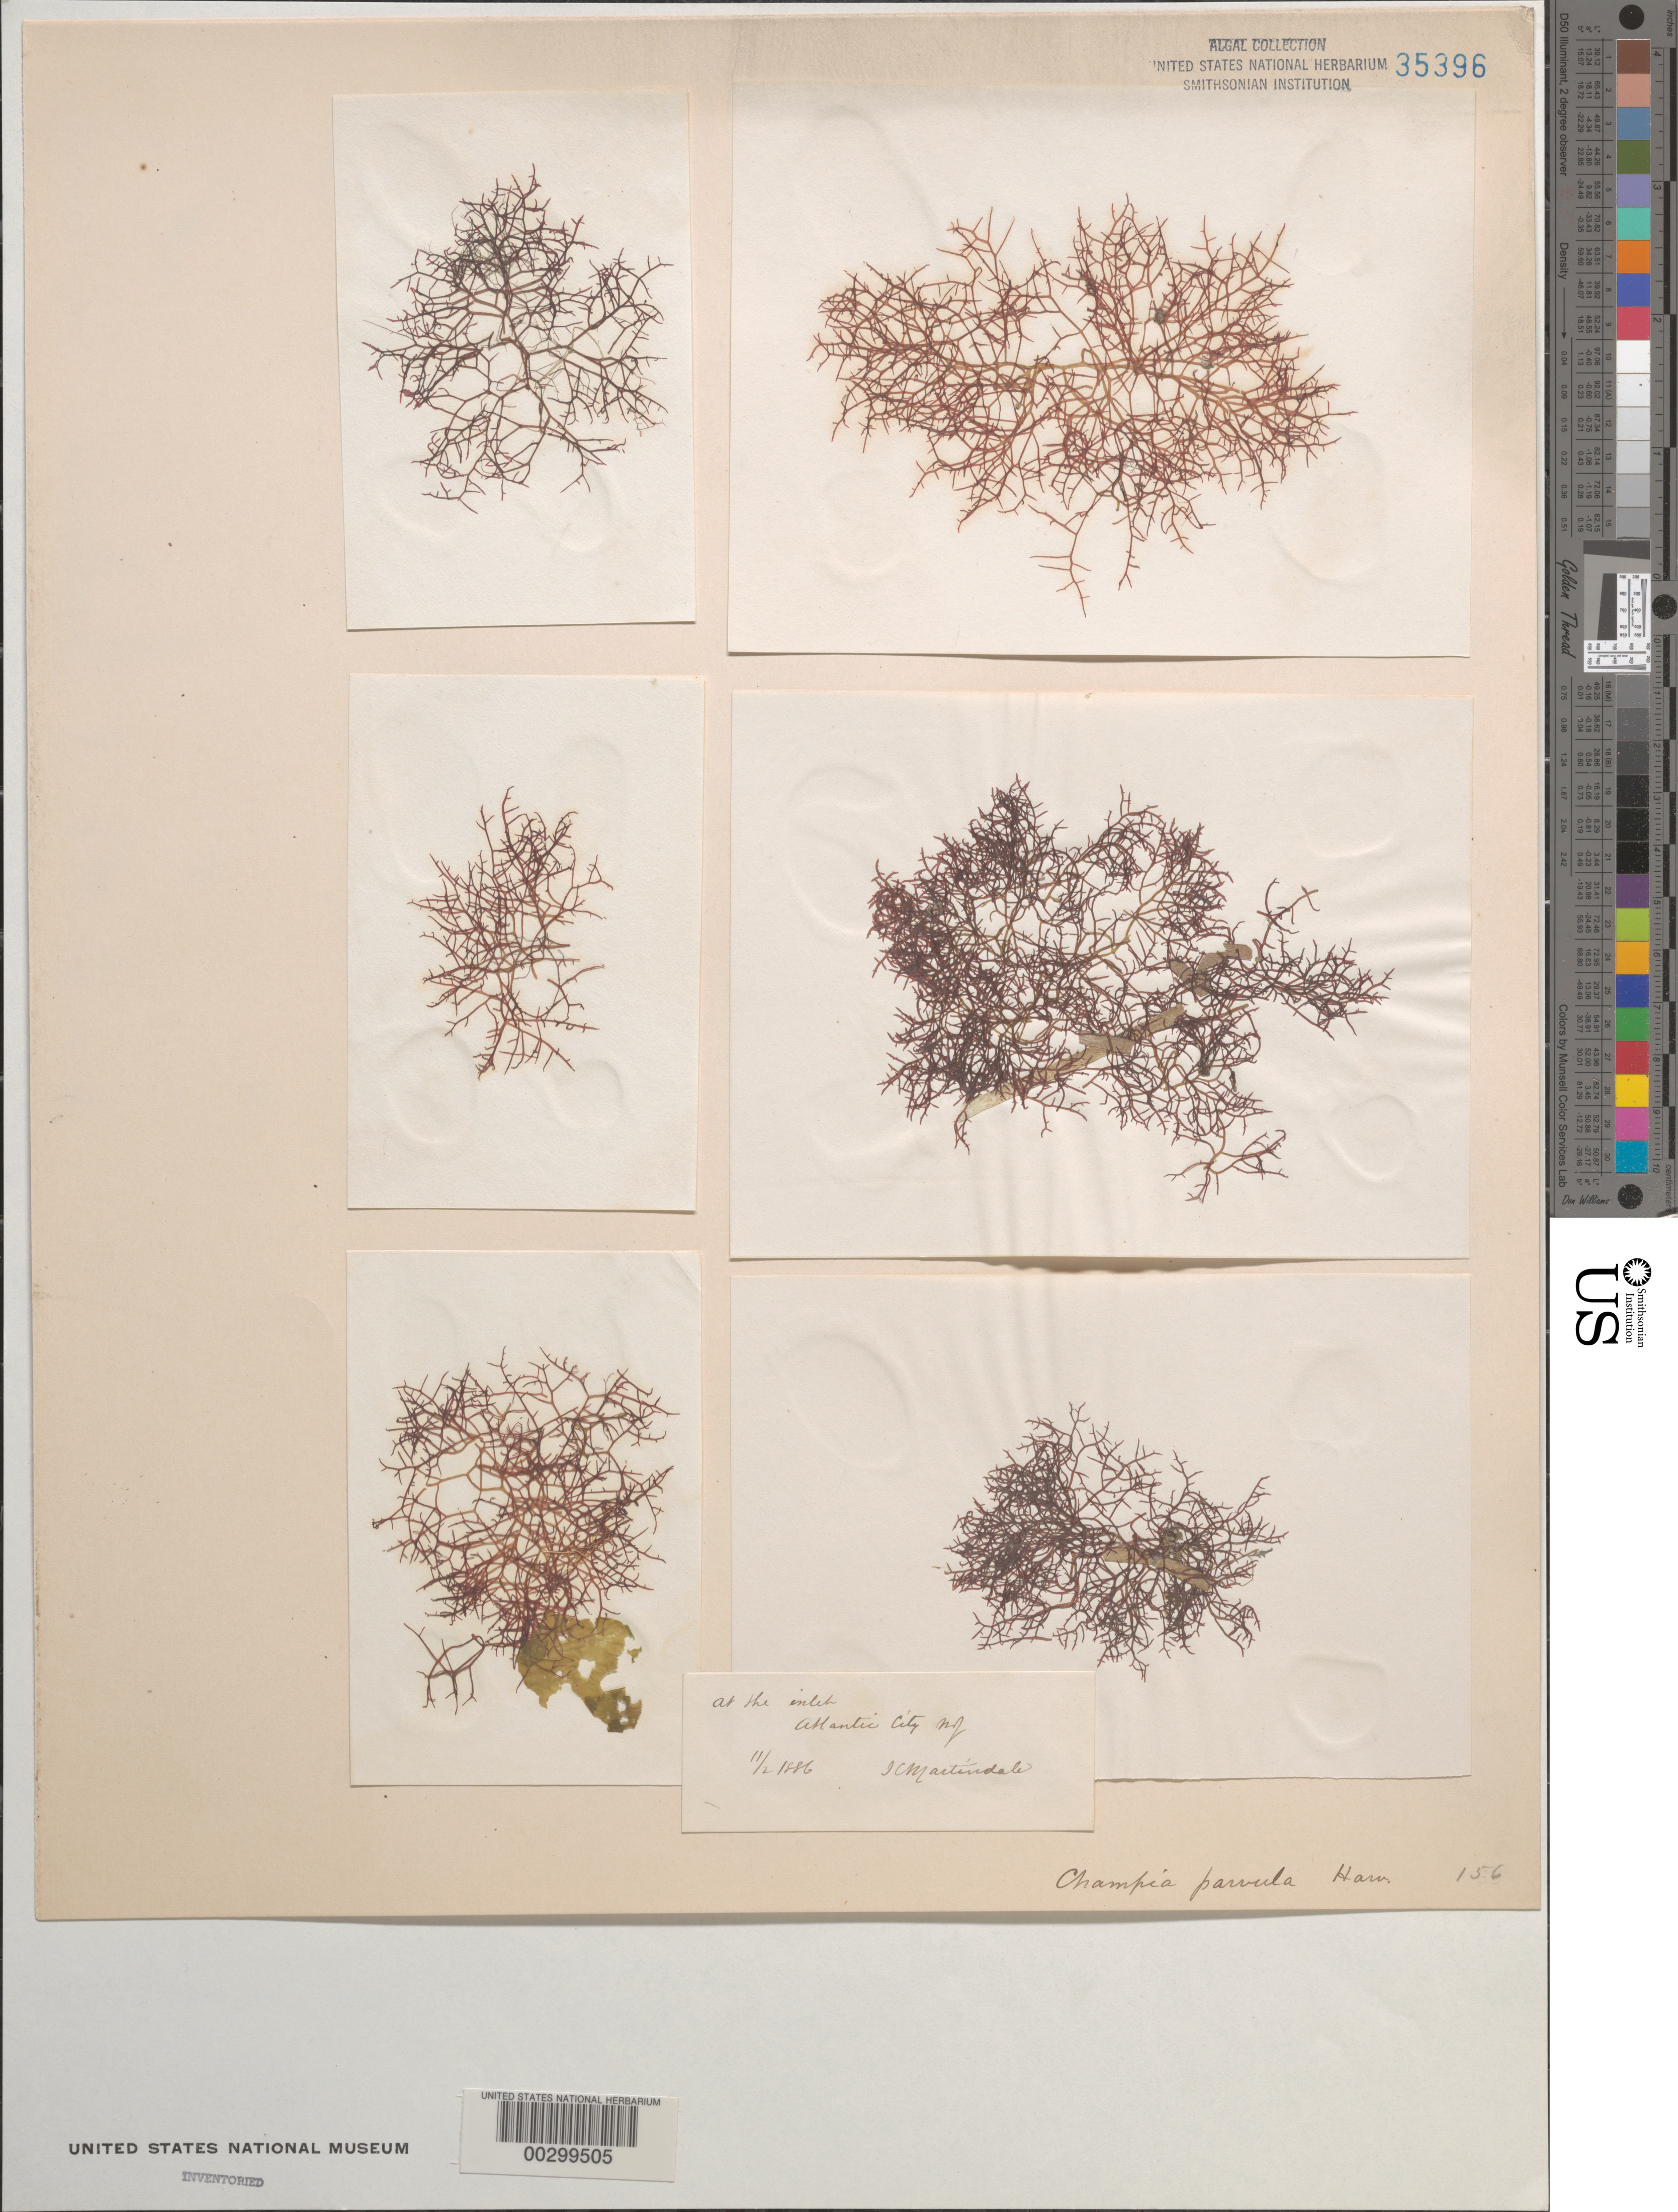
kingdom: Plantae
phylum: Rhodophyta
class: Florideophyceae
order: Rhodymeniales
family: Champiaceae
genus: Champia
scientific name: Champia parvula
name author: (C. Agardh) Harv.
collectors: I. C. Martindale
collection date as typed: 02 Nov 1886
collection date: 1886-11-02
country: United States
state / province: New Jersey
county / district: Atlantic County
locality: Atlantic City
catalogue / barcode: US 35396